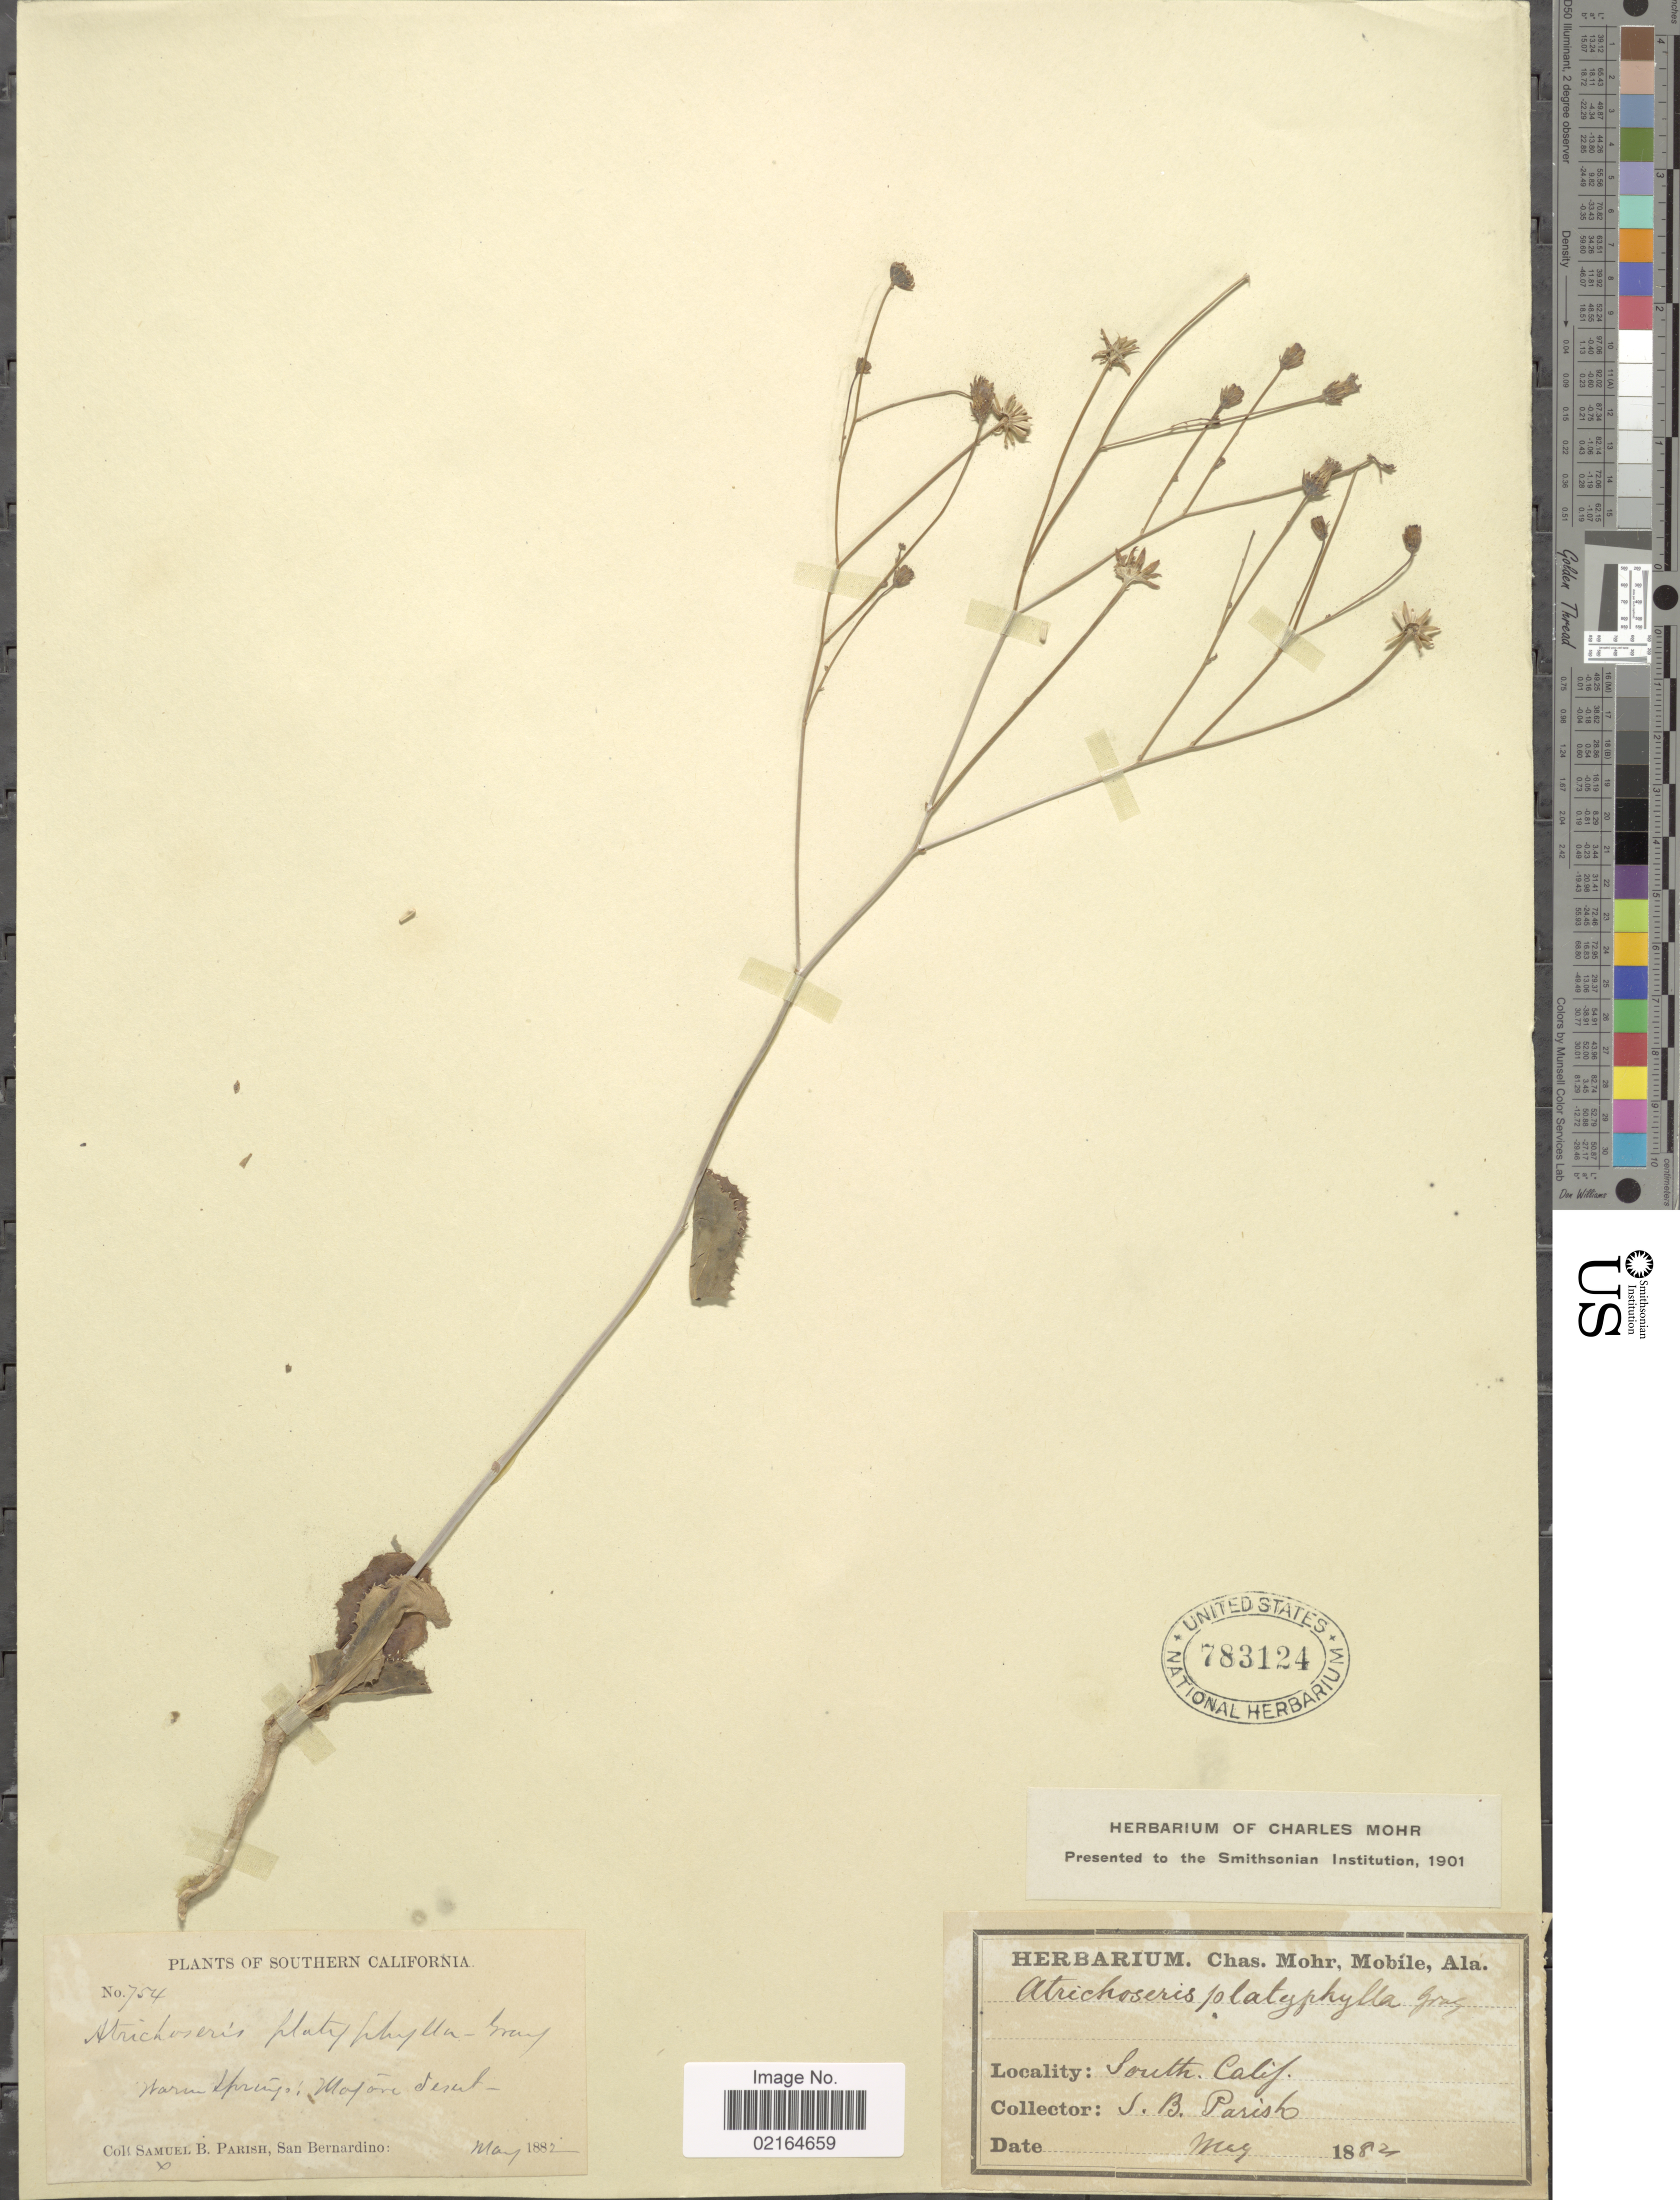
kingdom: Plantae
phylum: Tracheophyta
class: Magnoliopsida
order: Asterales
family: Asteraceae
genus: Atrichoseris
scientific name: Atrichoseris platyphylla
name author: A. Gray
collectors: S. B. Parish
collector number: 754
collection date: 1882-05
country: United States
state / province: California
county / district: San Bernardino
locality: Southern California, Warm Springs, Mojave Desert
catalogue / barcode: US 783124